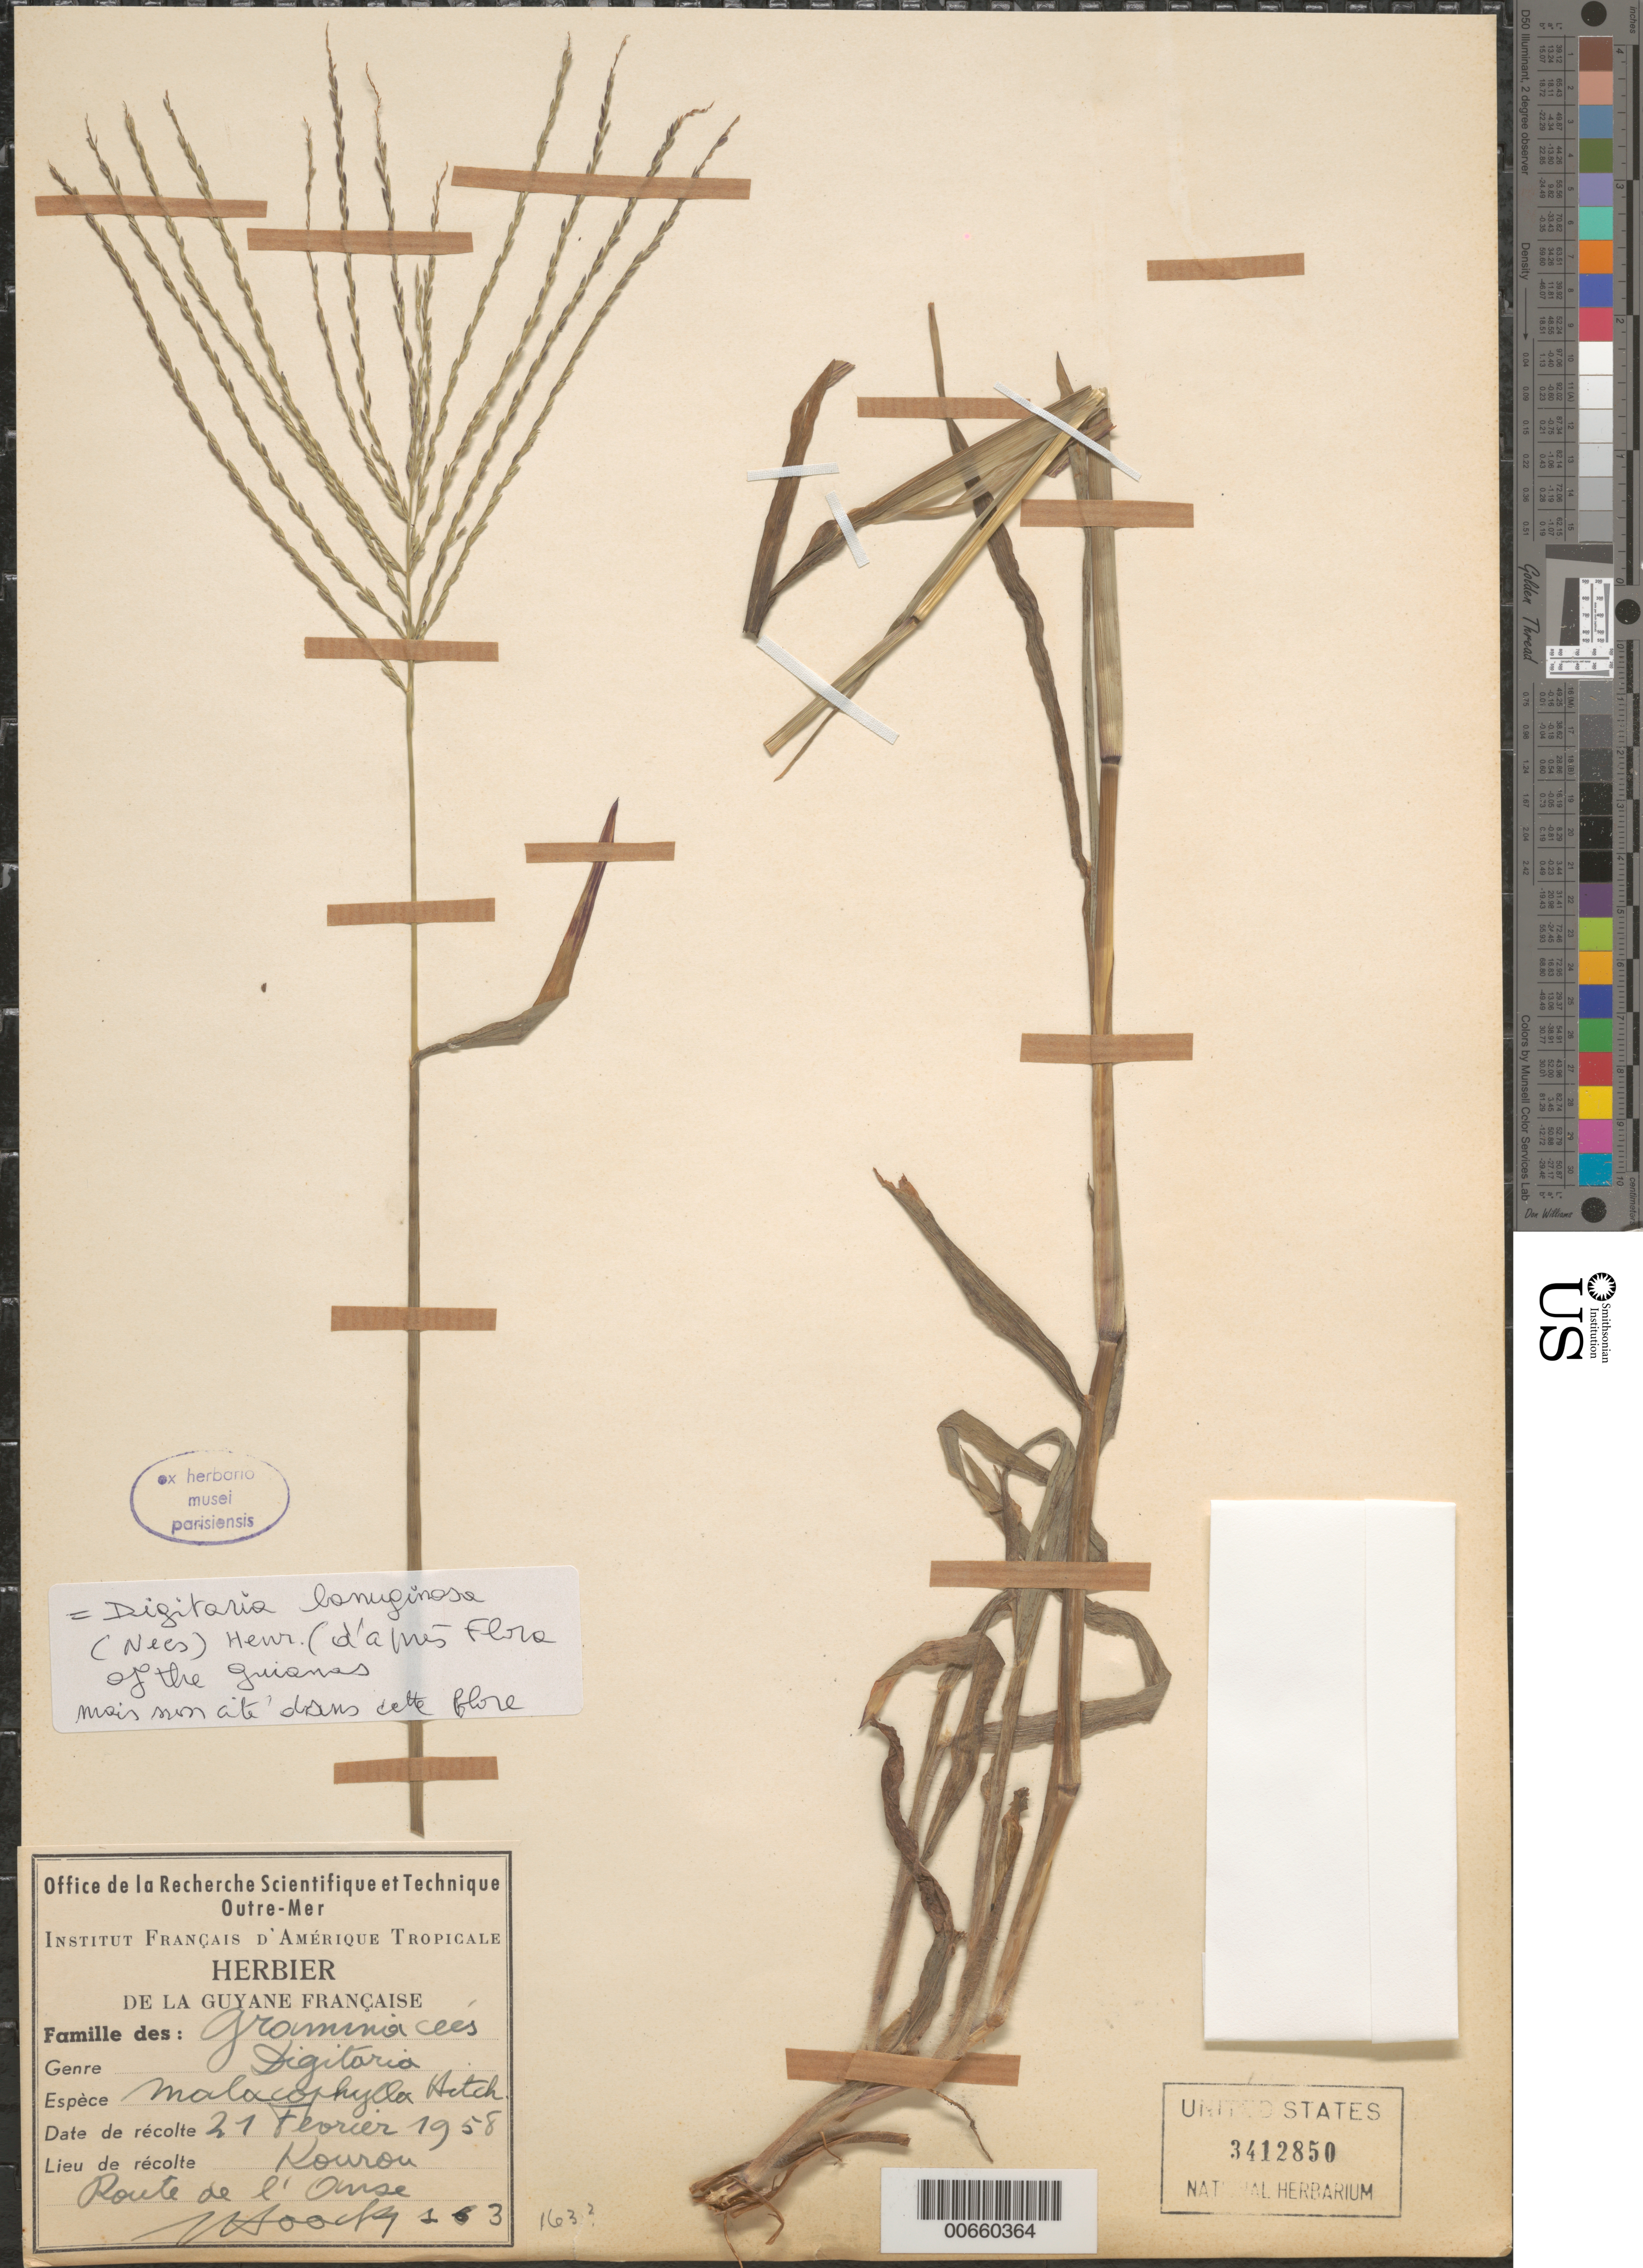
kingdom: Plantae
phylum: Tracheophyta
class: Liliopsida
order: Poales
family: Poaceae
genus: Digitaria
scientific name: Digitaria lanuginosa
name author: (Nees) Henr.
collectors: J. Hoock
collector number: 163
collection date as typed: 21-Feb-58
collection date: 1958-02-21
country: French Guiana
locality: Kourou, Route de l'Anse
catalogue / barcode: US 3412850